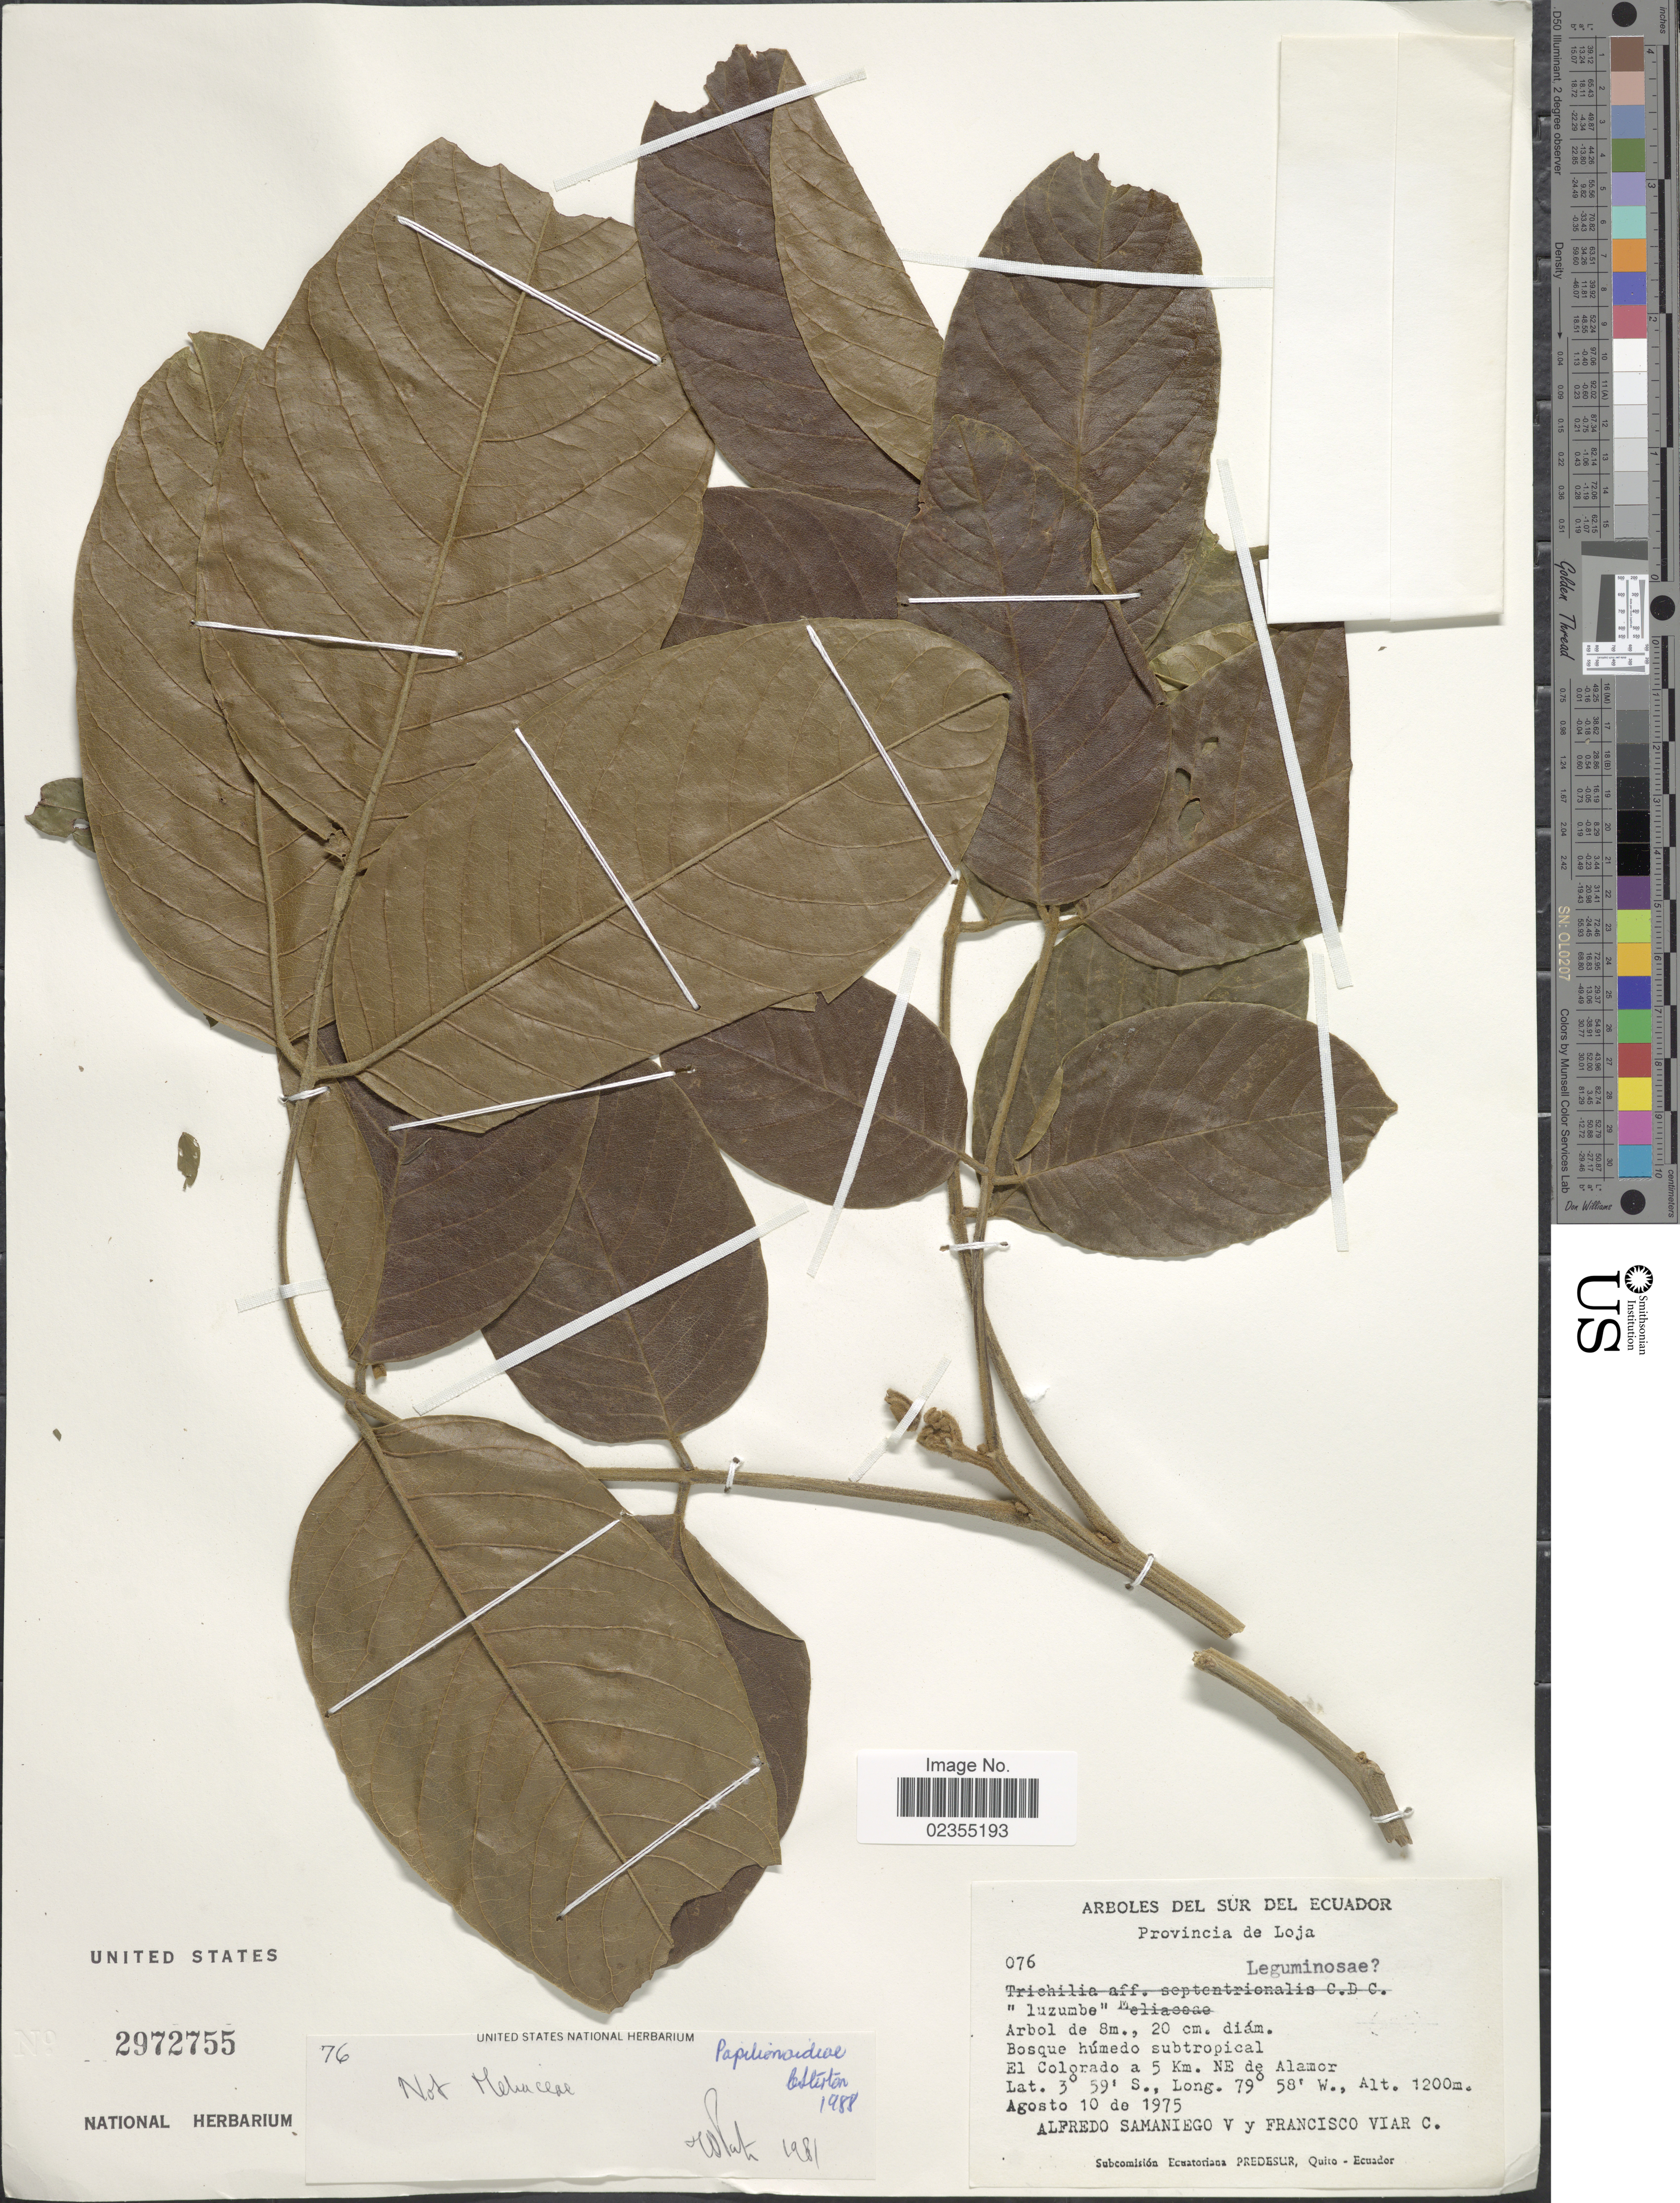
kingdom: Plantae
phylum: Tracheophyta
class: Magnoliopsida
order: Fabales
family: Fabaceae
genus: Ormosia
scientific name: Ormosia sp.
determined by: Trujillo, A. M.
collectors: A. V. Samaniego & F. A. Vivar C.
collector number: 076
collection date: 1975-08-10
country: Ecuador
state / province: Loja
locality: Arboles del Sur del Ecuador. Provincia de Loja. Bosque húmedo subtropical. El Colorado a 5 Km. NE de Alamor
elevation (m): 1200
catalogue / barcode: US 2972755